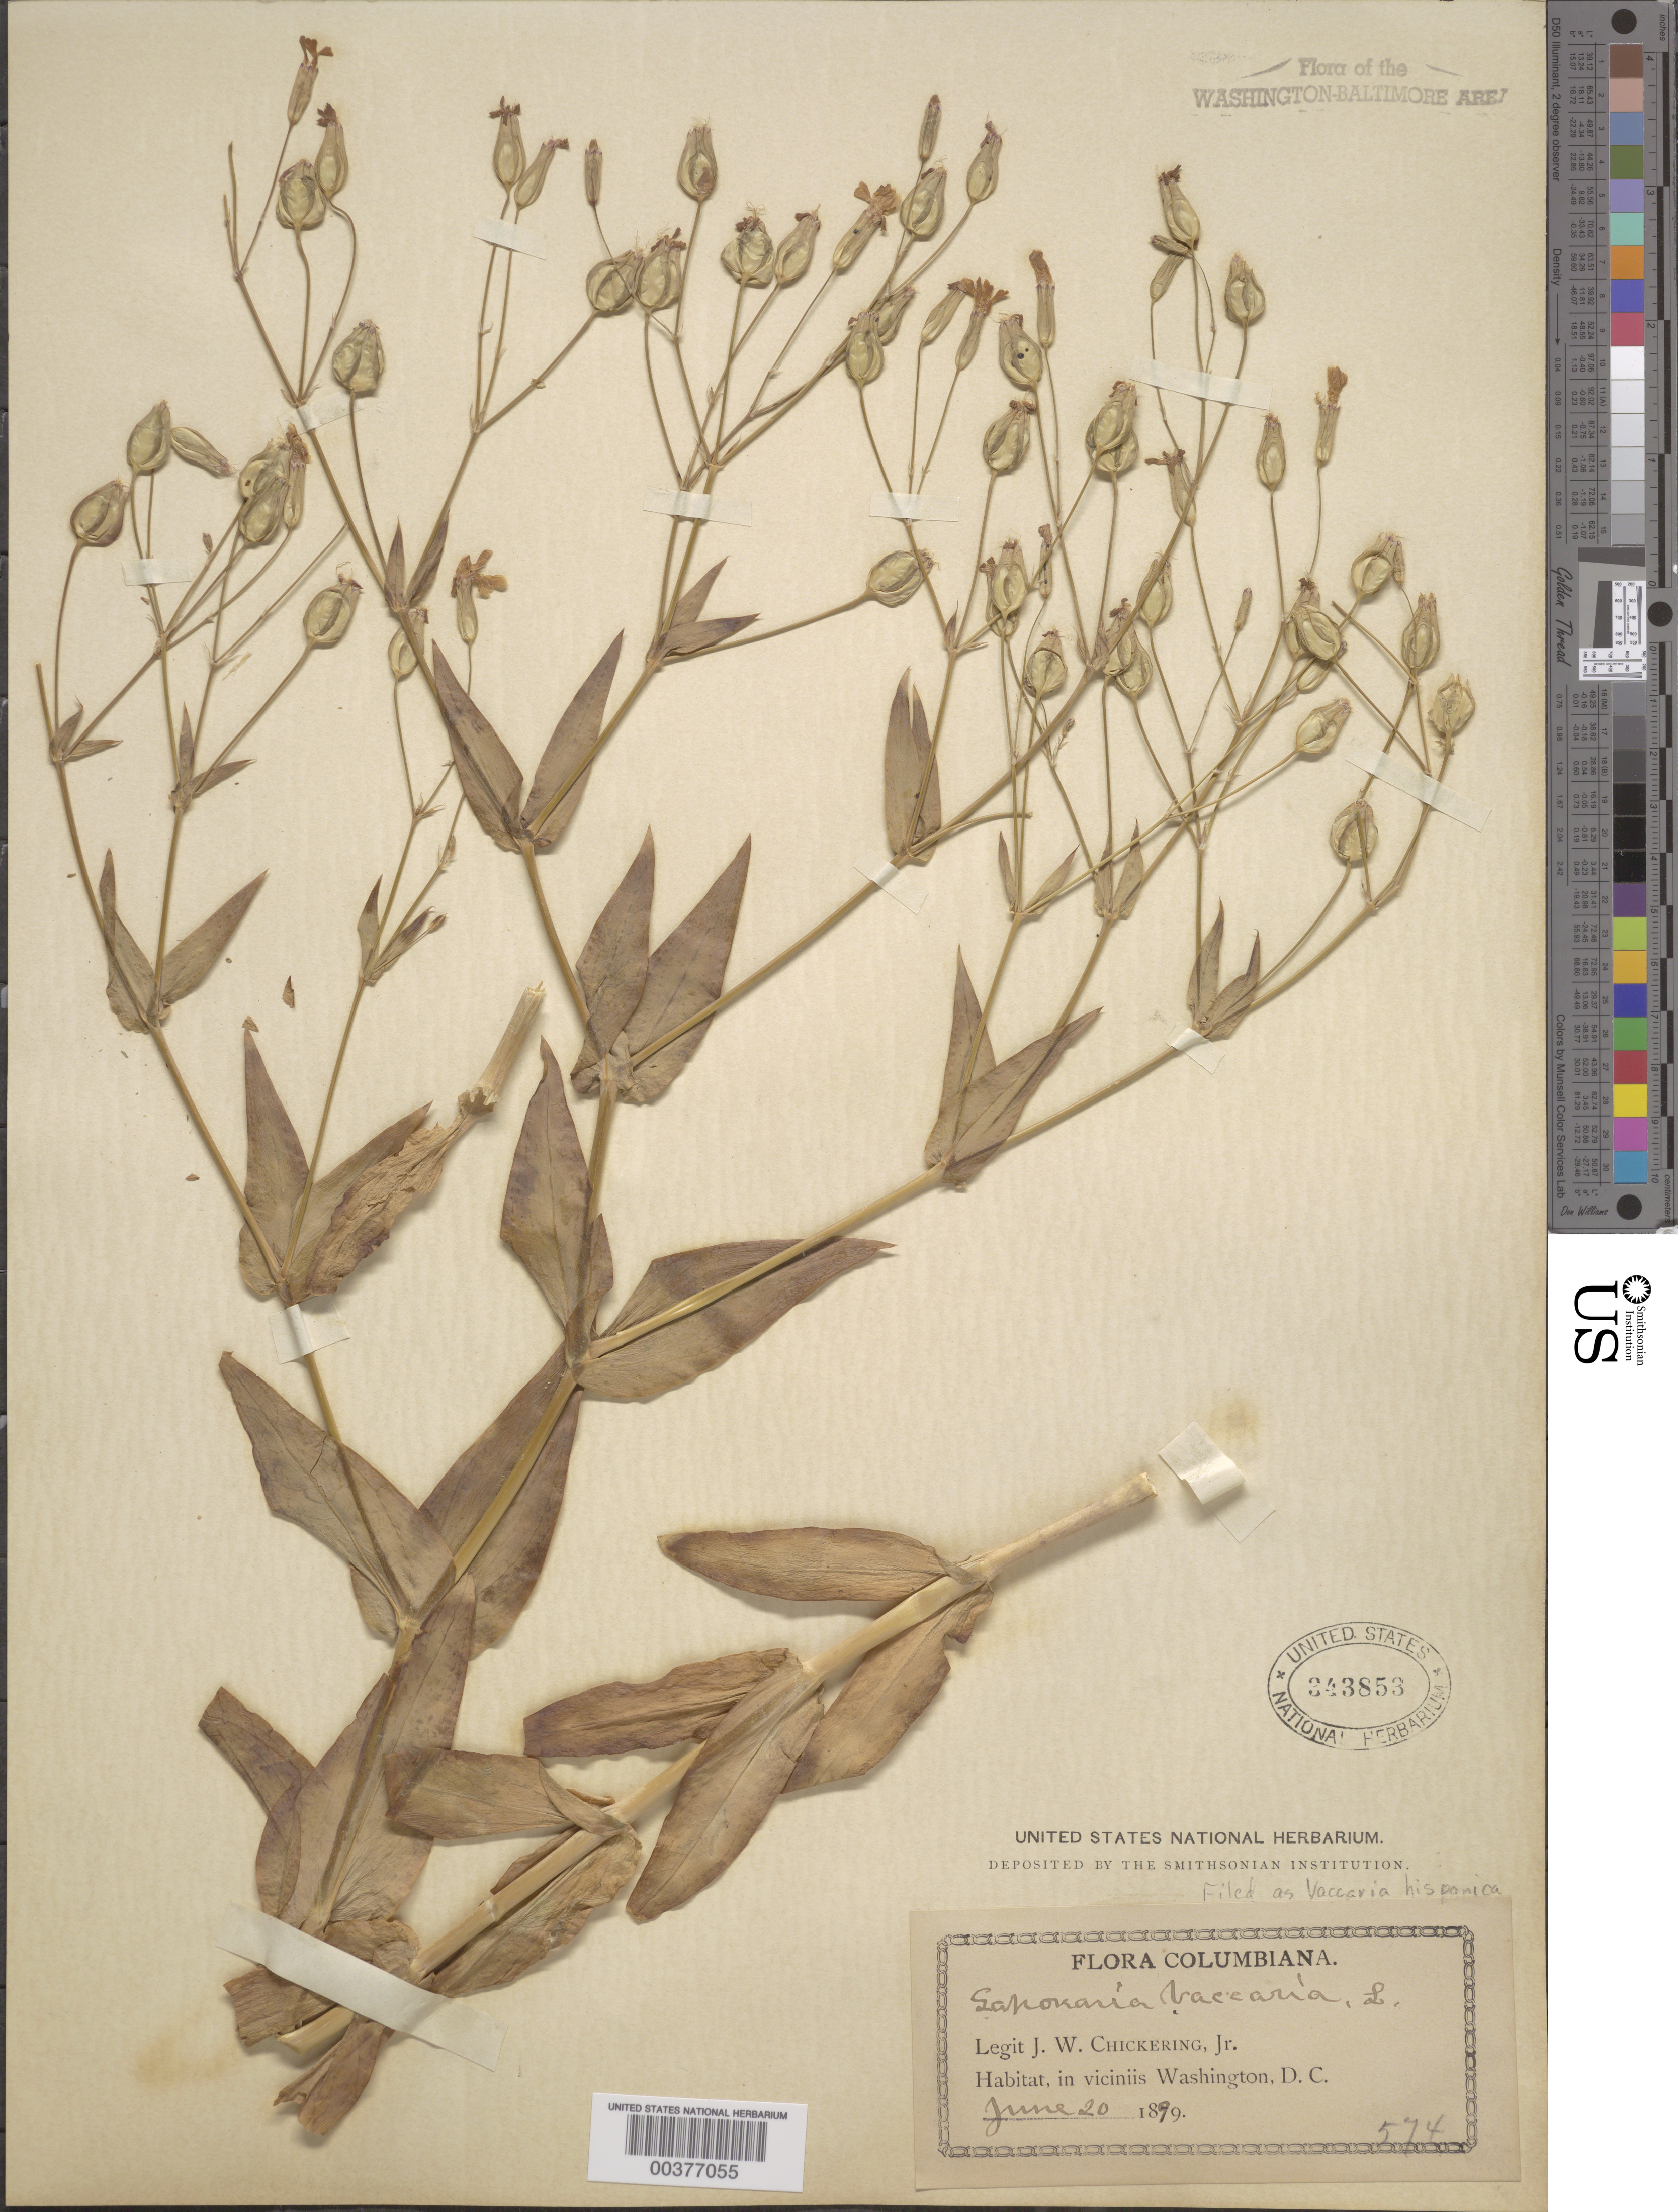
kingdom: Plantae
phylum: Tracheophyta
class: Magnoliopsida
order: Caryophyllales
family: Caryophyllaceae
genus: Vaccaria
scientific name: Vaccaria hispanica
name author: (Mill.) Rauschert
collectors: J. W. Chickering Jr.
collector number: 574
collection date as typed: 20 Jun 1879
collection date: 1879-06-20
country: United States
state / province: District of Columbia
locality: Washington DC Area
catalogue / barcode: US 343853